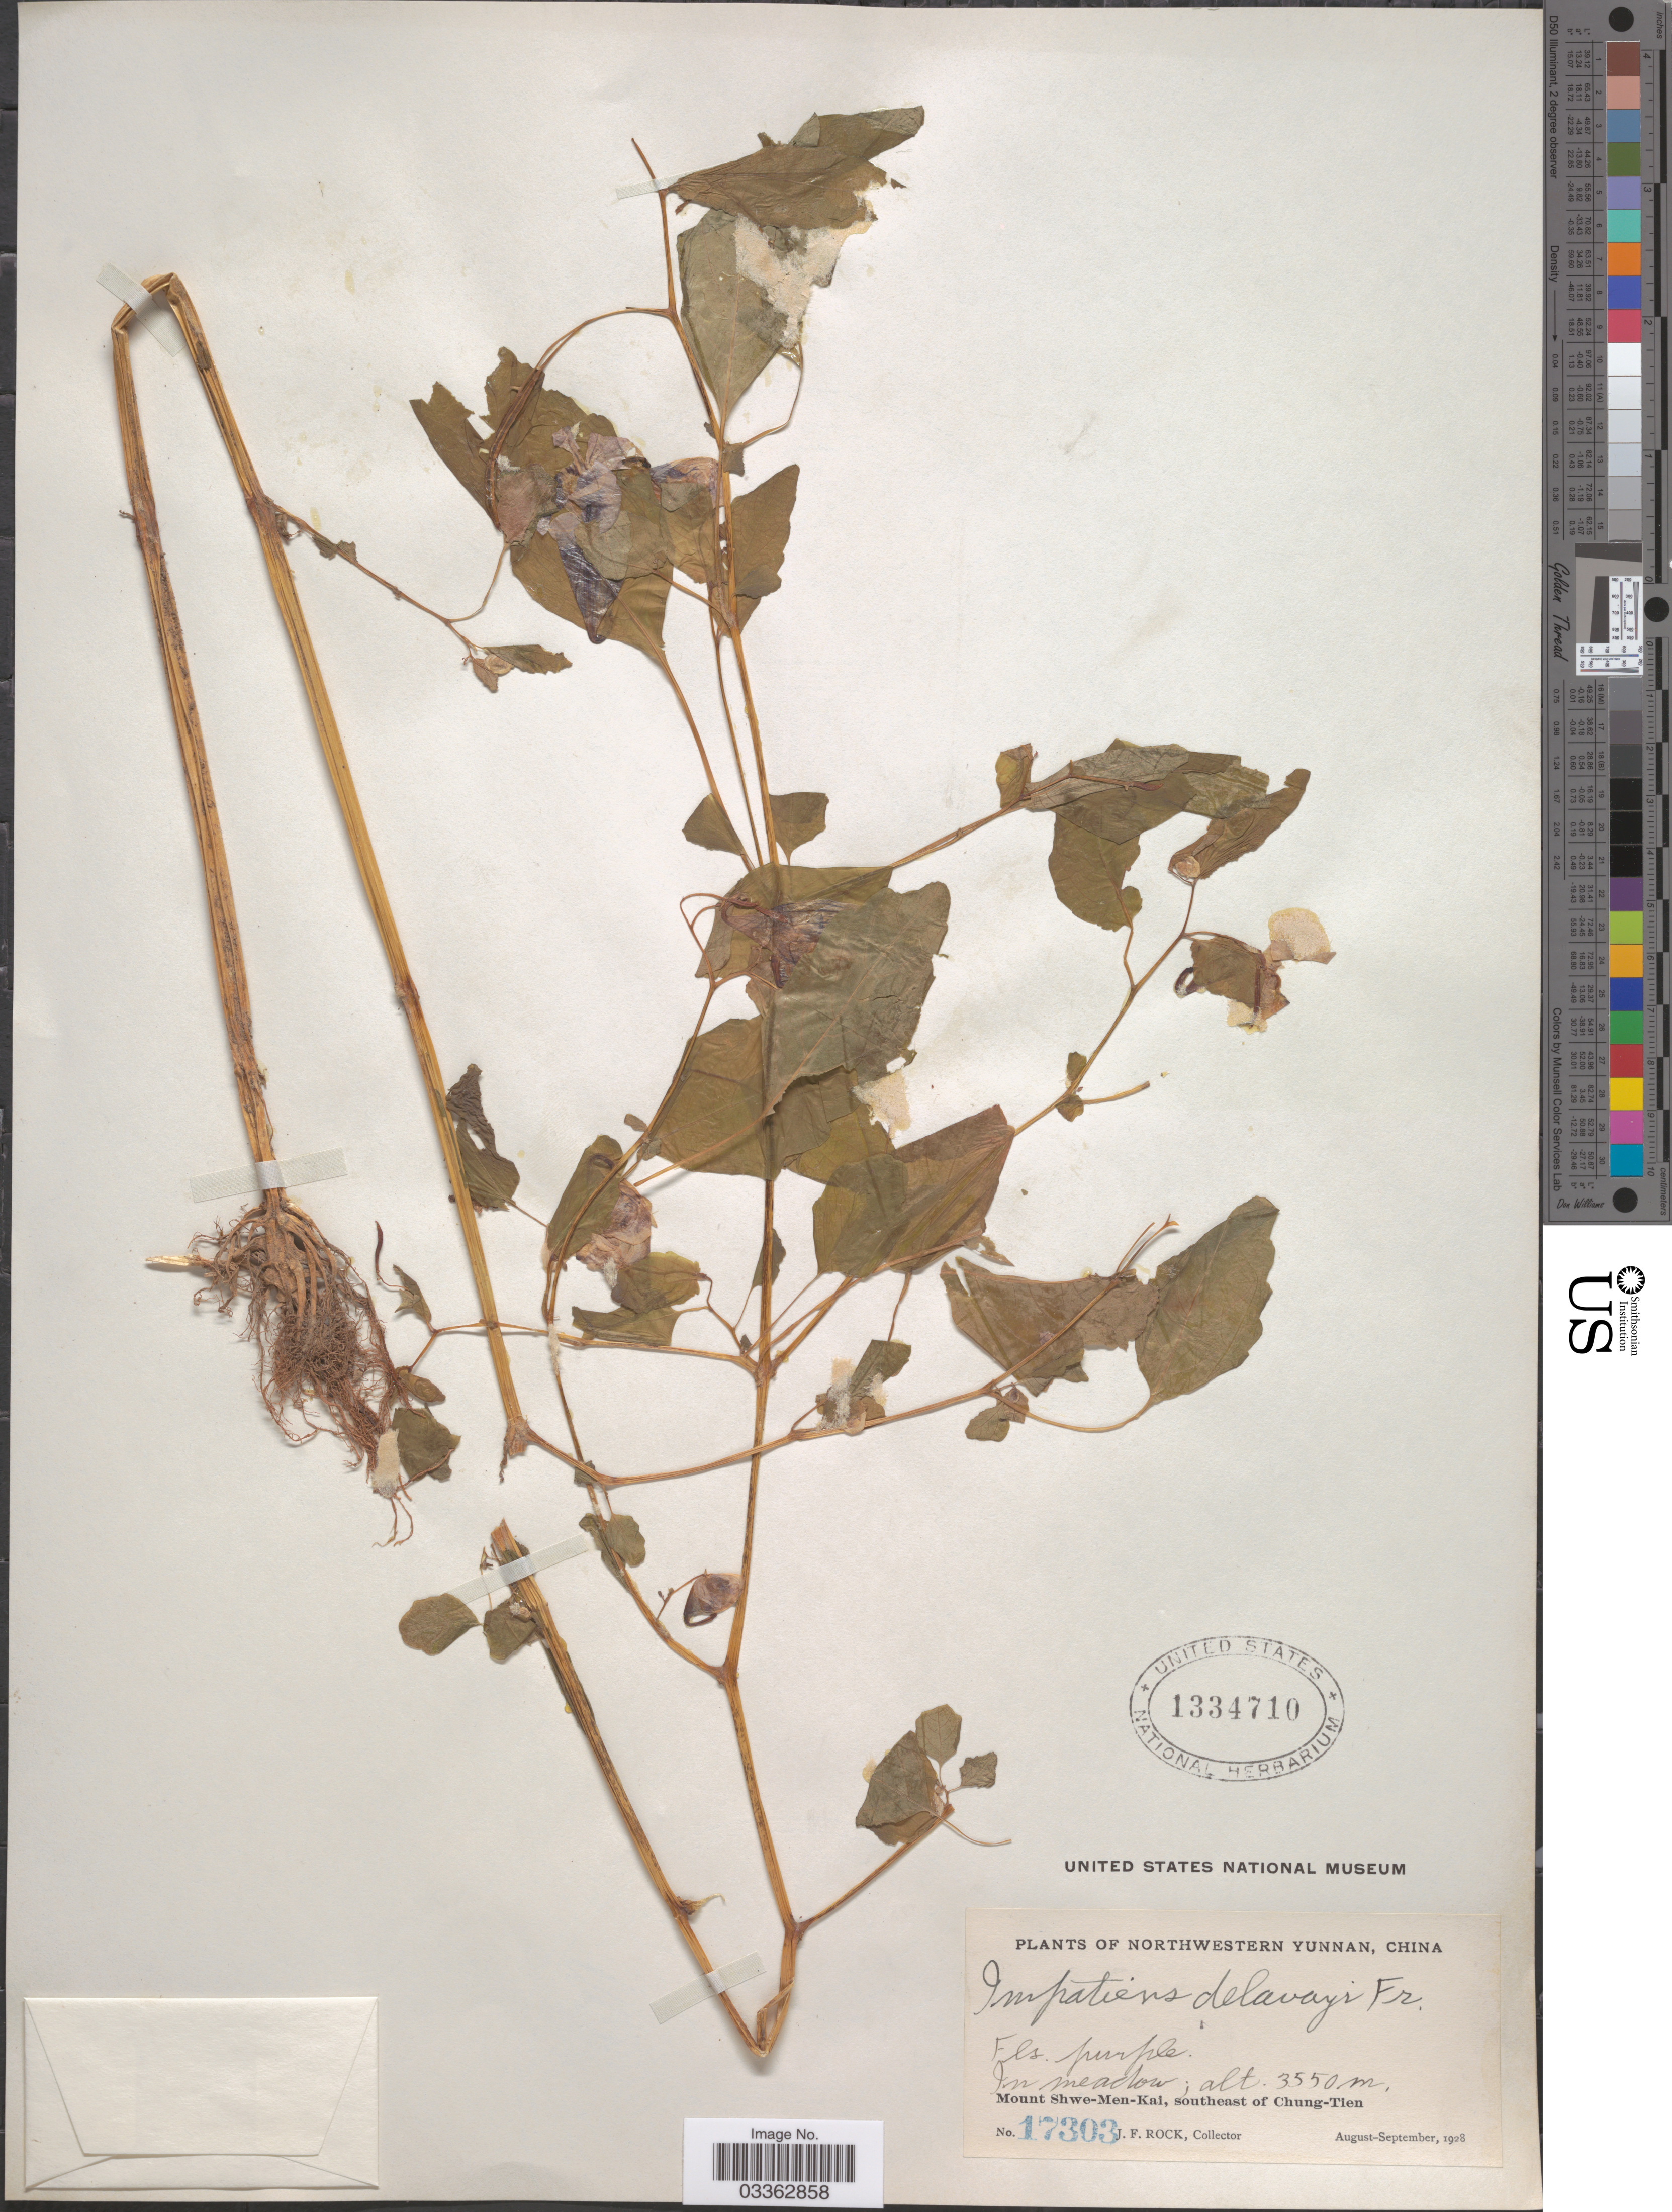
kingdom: Plantae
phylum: Tracheophyta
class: Magnoliopsida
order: Ericales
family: Balsaminaceae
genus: Impatiens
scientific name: Impatiens delavayi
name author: Franch.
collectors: J. Rock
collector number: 17303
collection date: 1928-08/1928-09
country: China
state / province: Yunnan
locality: Northwestern Yunnan. In meadow. Moount Shwe-Men-Kai, southeast of Chung-Tien.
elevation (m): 3550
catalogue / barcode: US 1334710